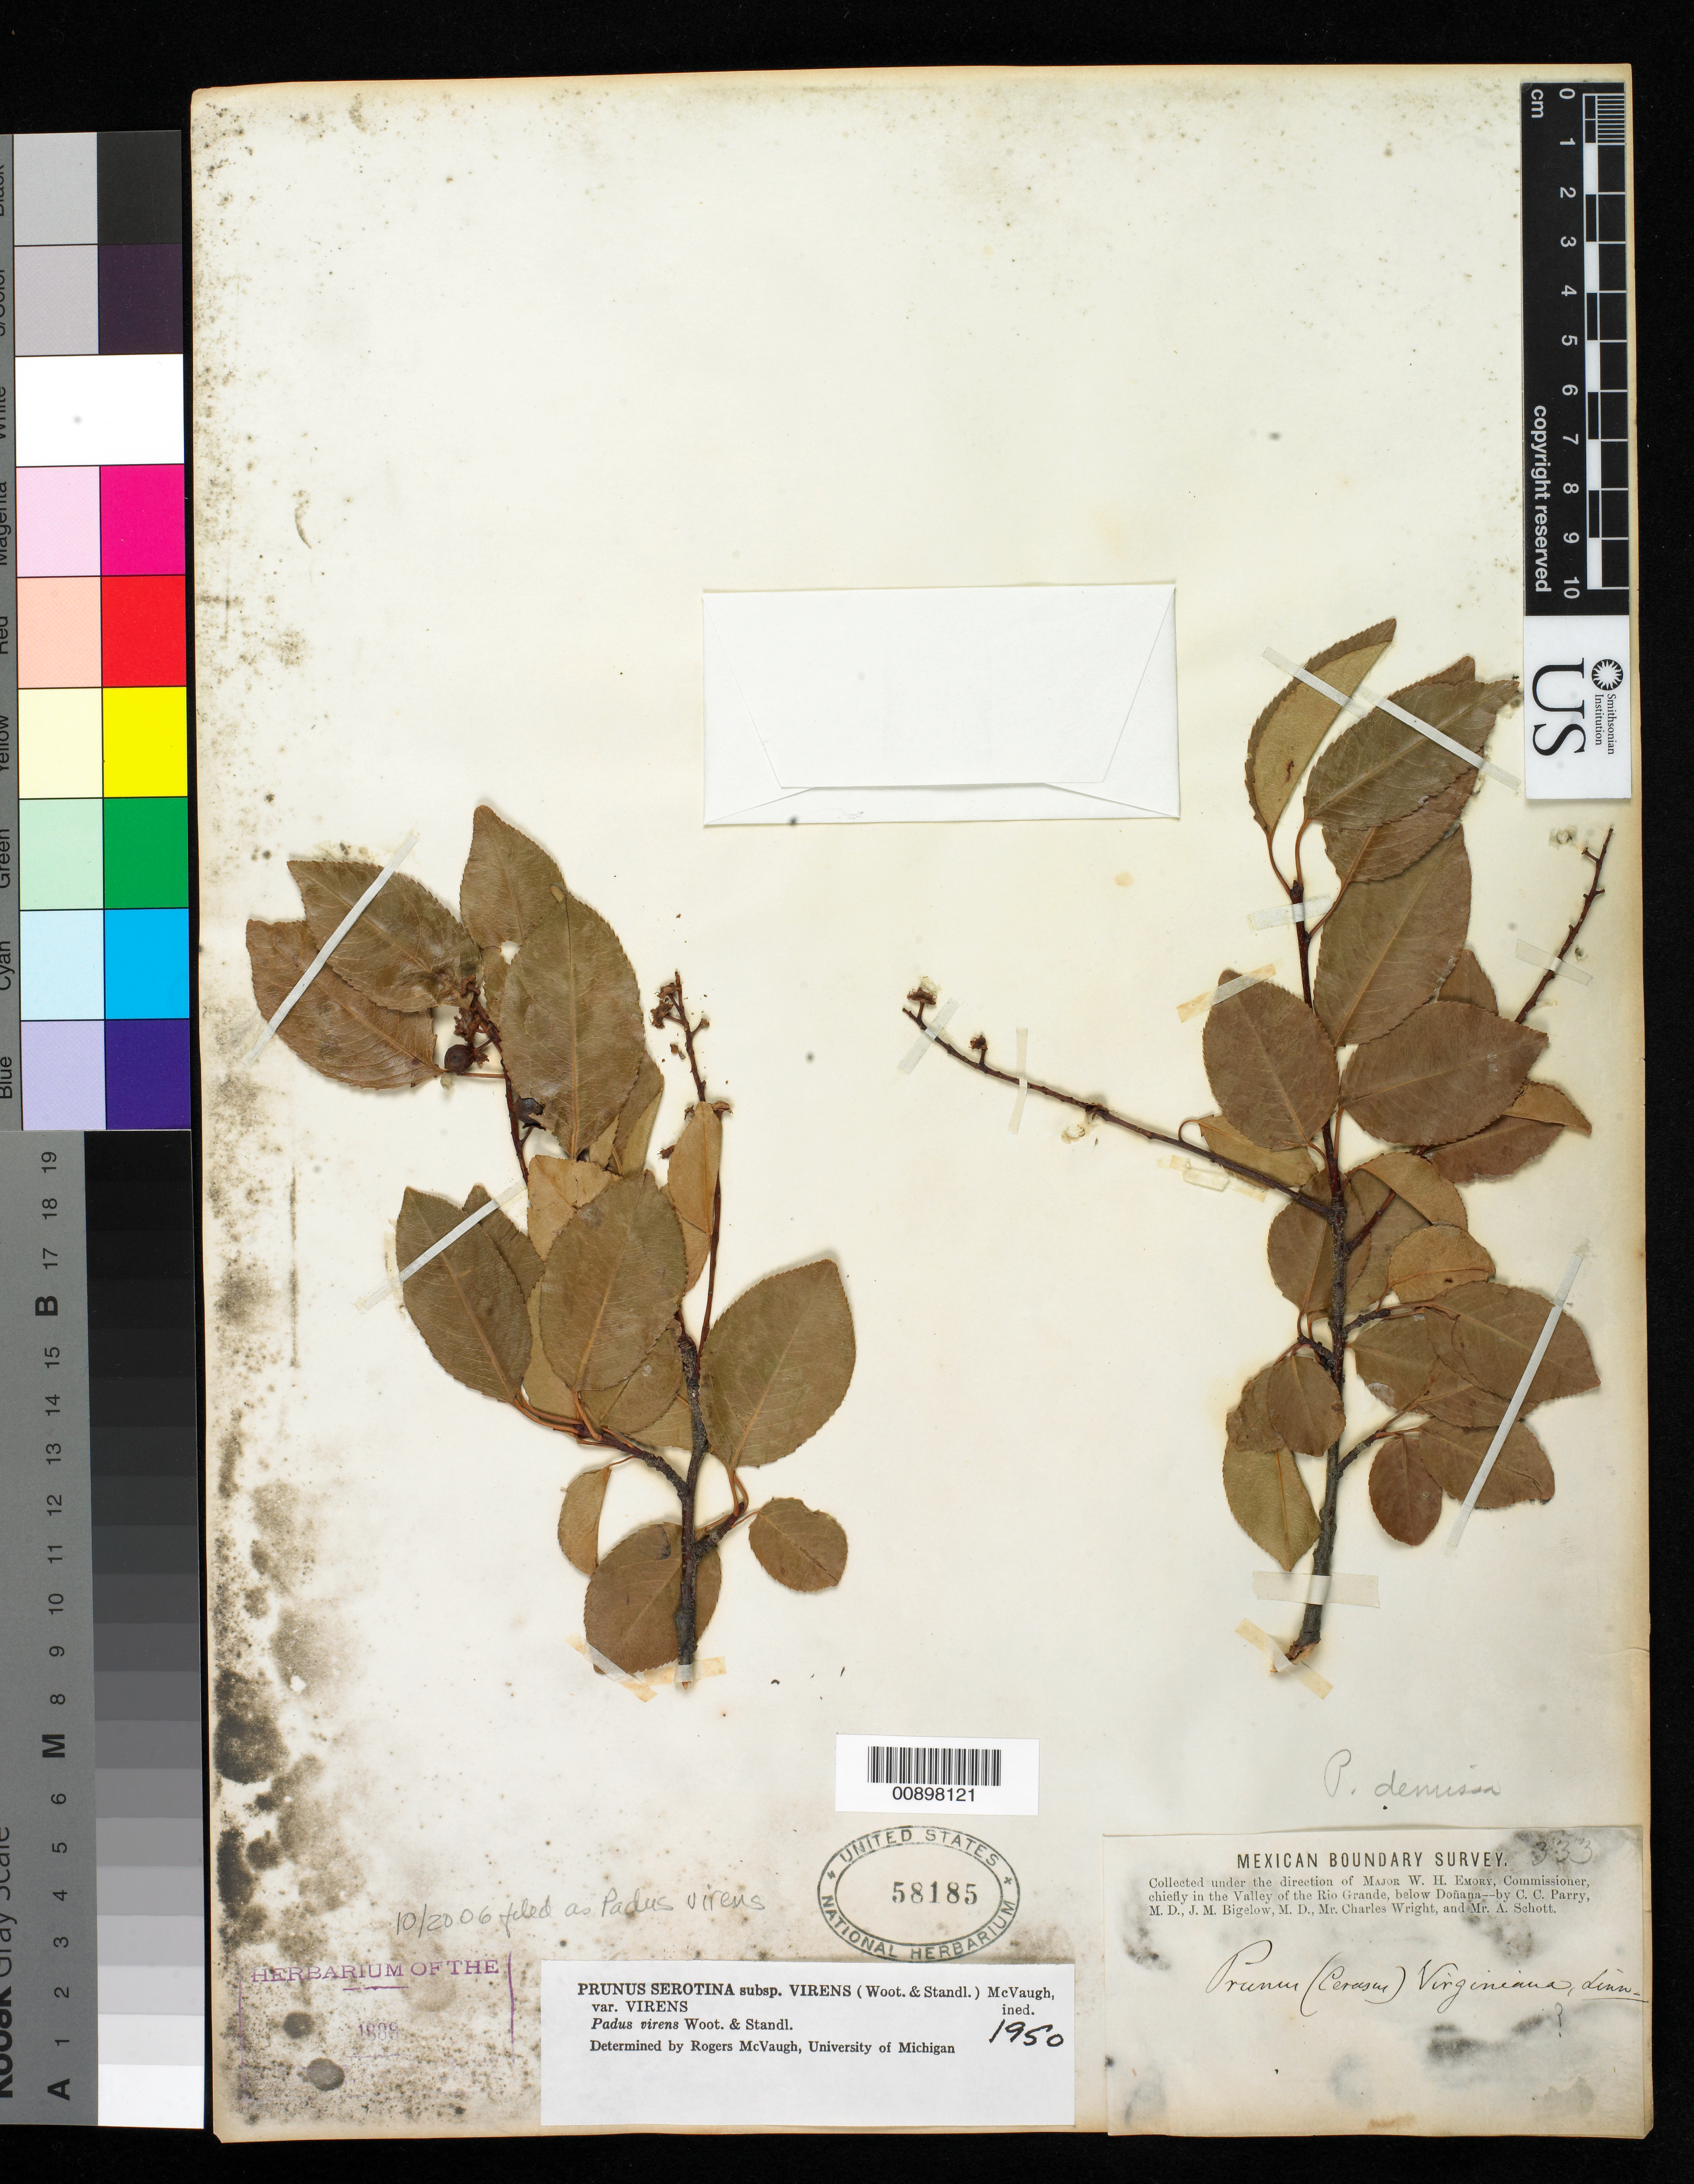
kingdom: Plantae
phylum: Tracheophyta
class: Magnoliopsida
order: Rosales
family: Rosaceae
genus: Prunus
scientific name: Prunus serotina var. rufula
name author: (Wooton & Standl.) McVaugh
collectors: C. C. Parry, J. M. Bigelow, C. Wright & A. C. V. Schott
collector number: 333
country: United States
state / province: New Mexico / Texas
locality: Valley of the Rio Grande, below Doñana.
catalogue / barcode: US 58185